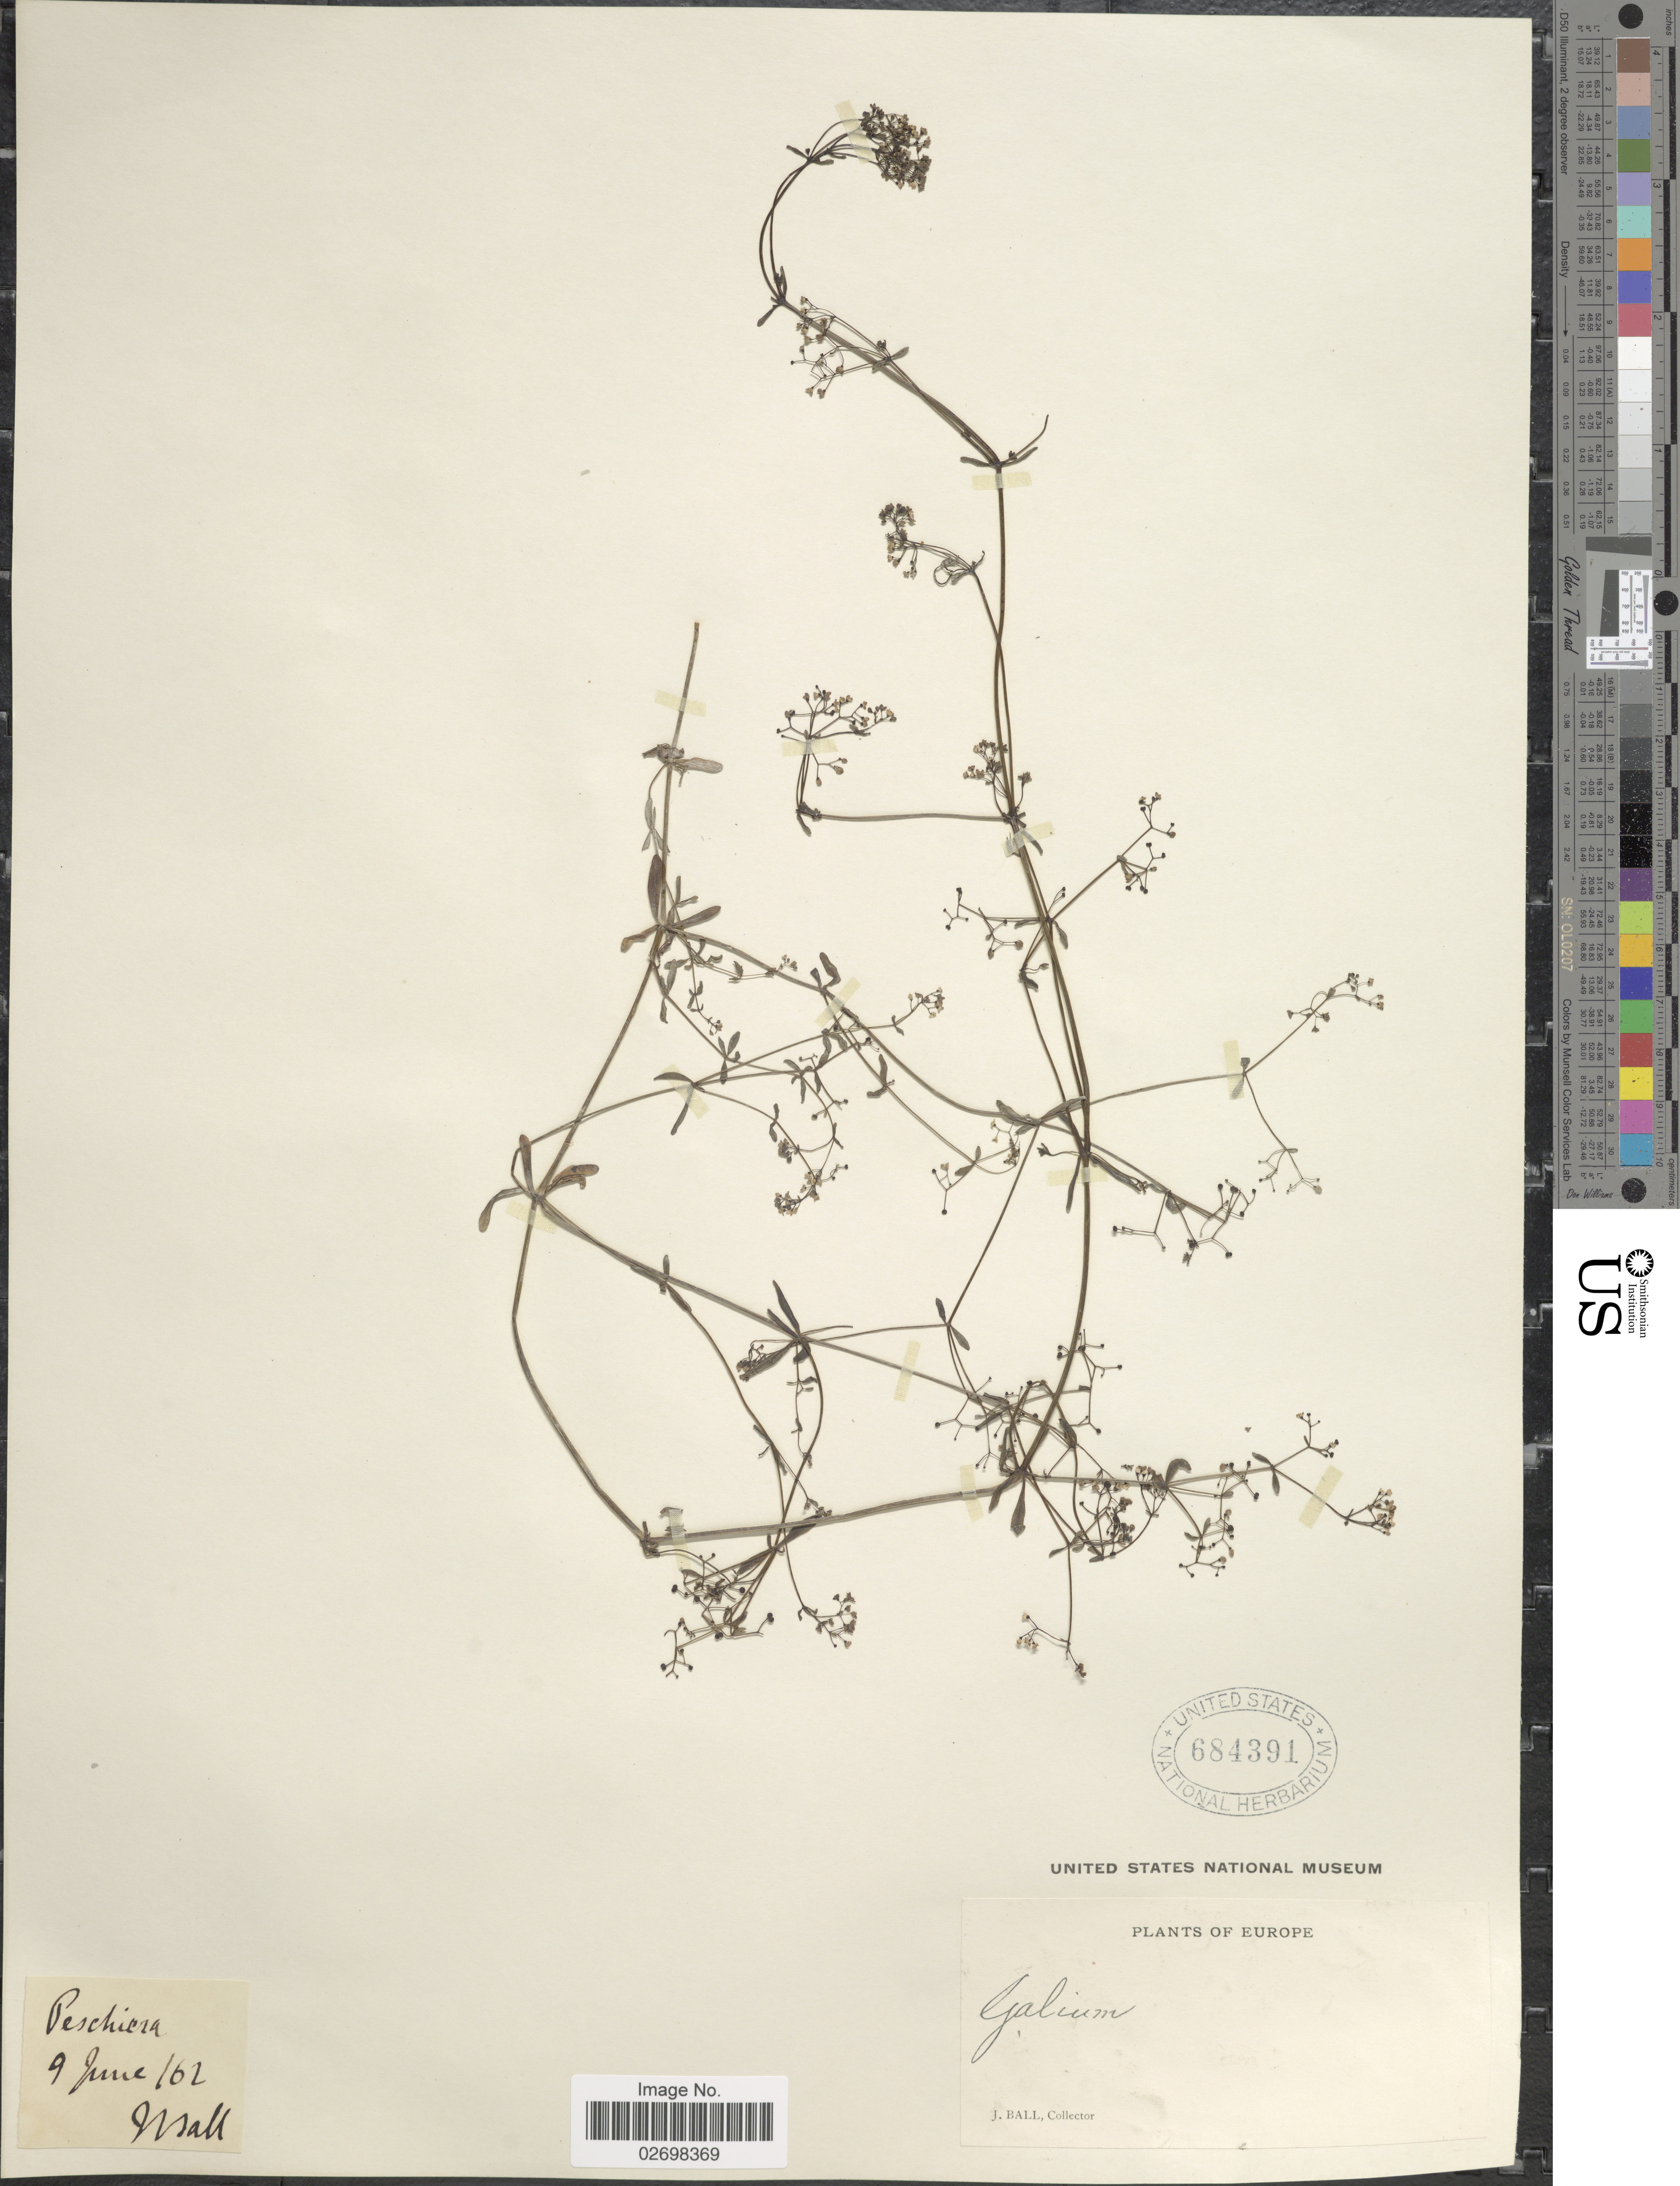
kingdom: Plantae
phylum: Tracheophyta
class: Magnoliopsida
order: Gentianales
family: Rubiaceae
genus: Galium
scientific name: Galium sp.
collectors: J. Ball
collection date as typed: Transcribed d/m/y: 9/6/62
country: Italy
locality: Europe, Peschiera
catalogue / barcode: US 684391